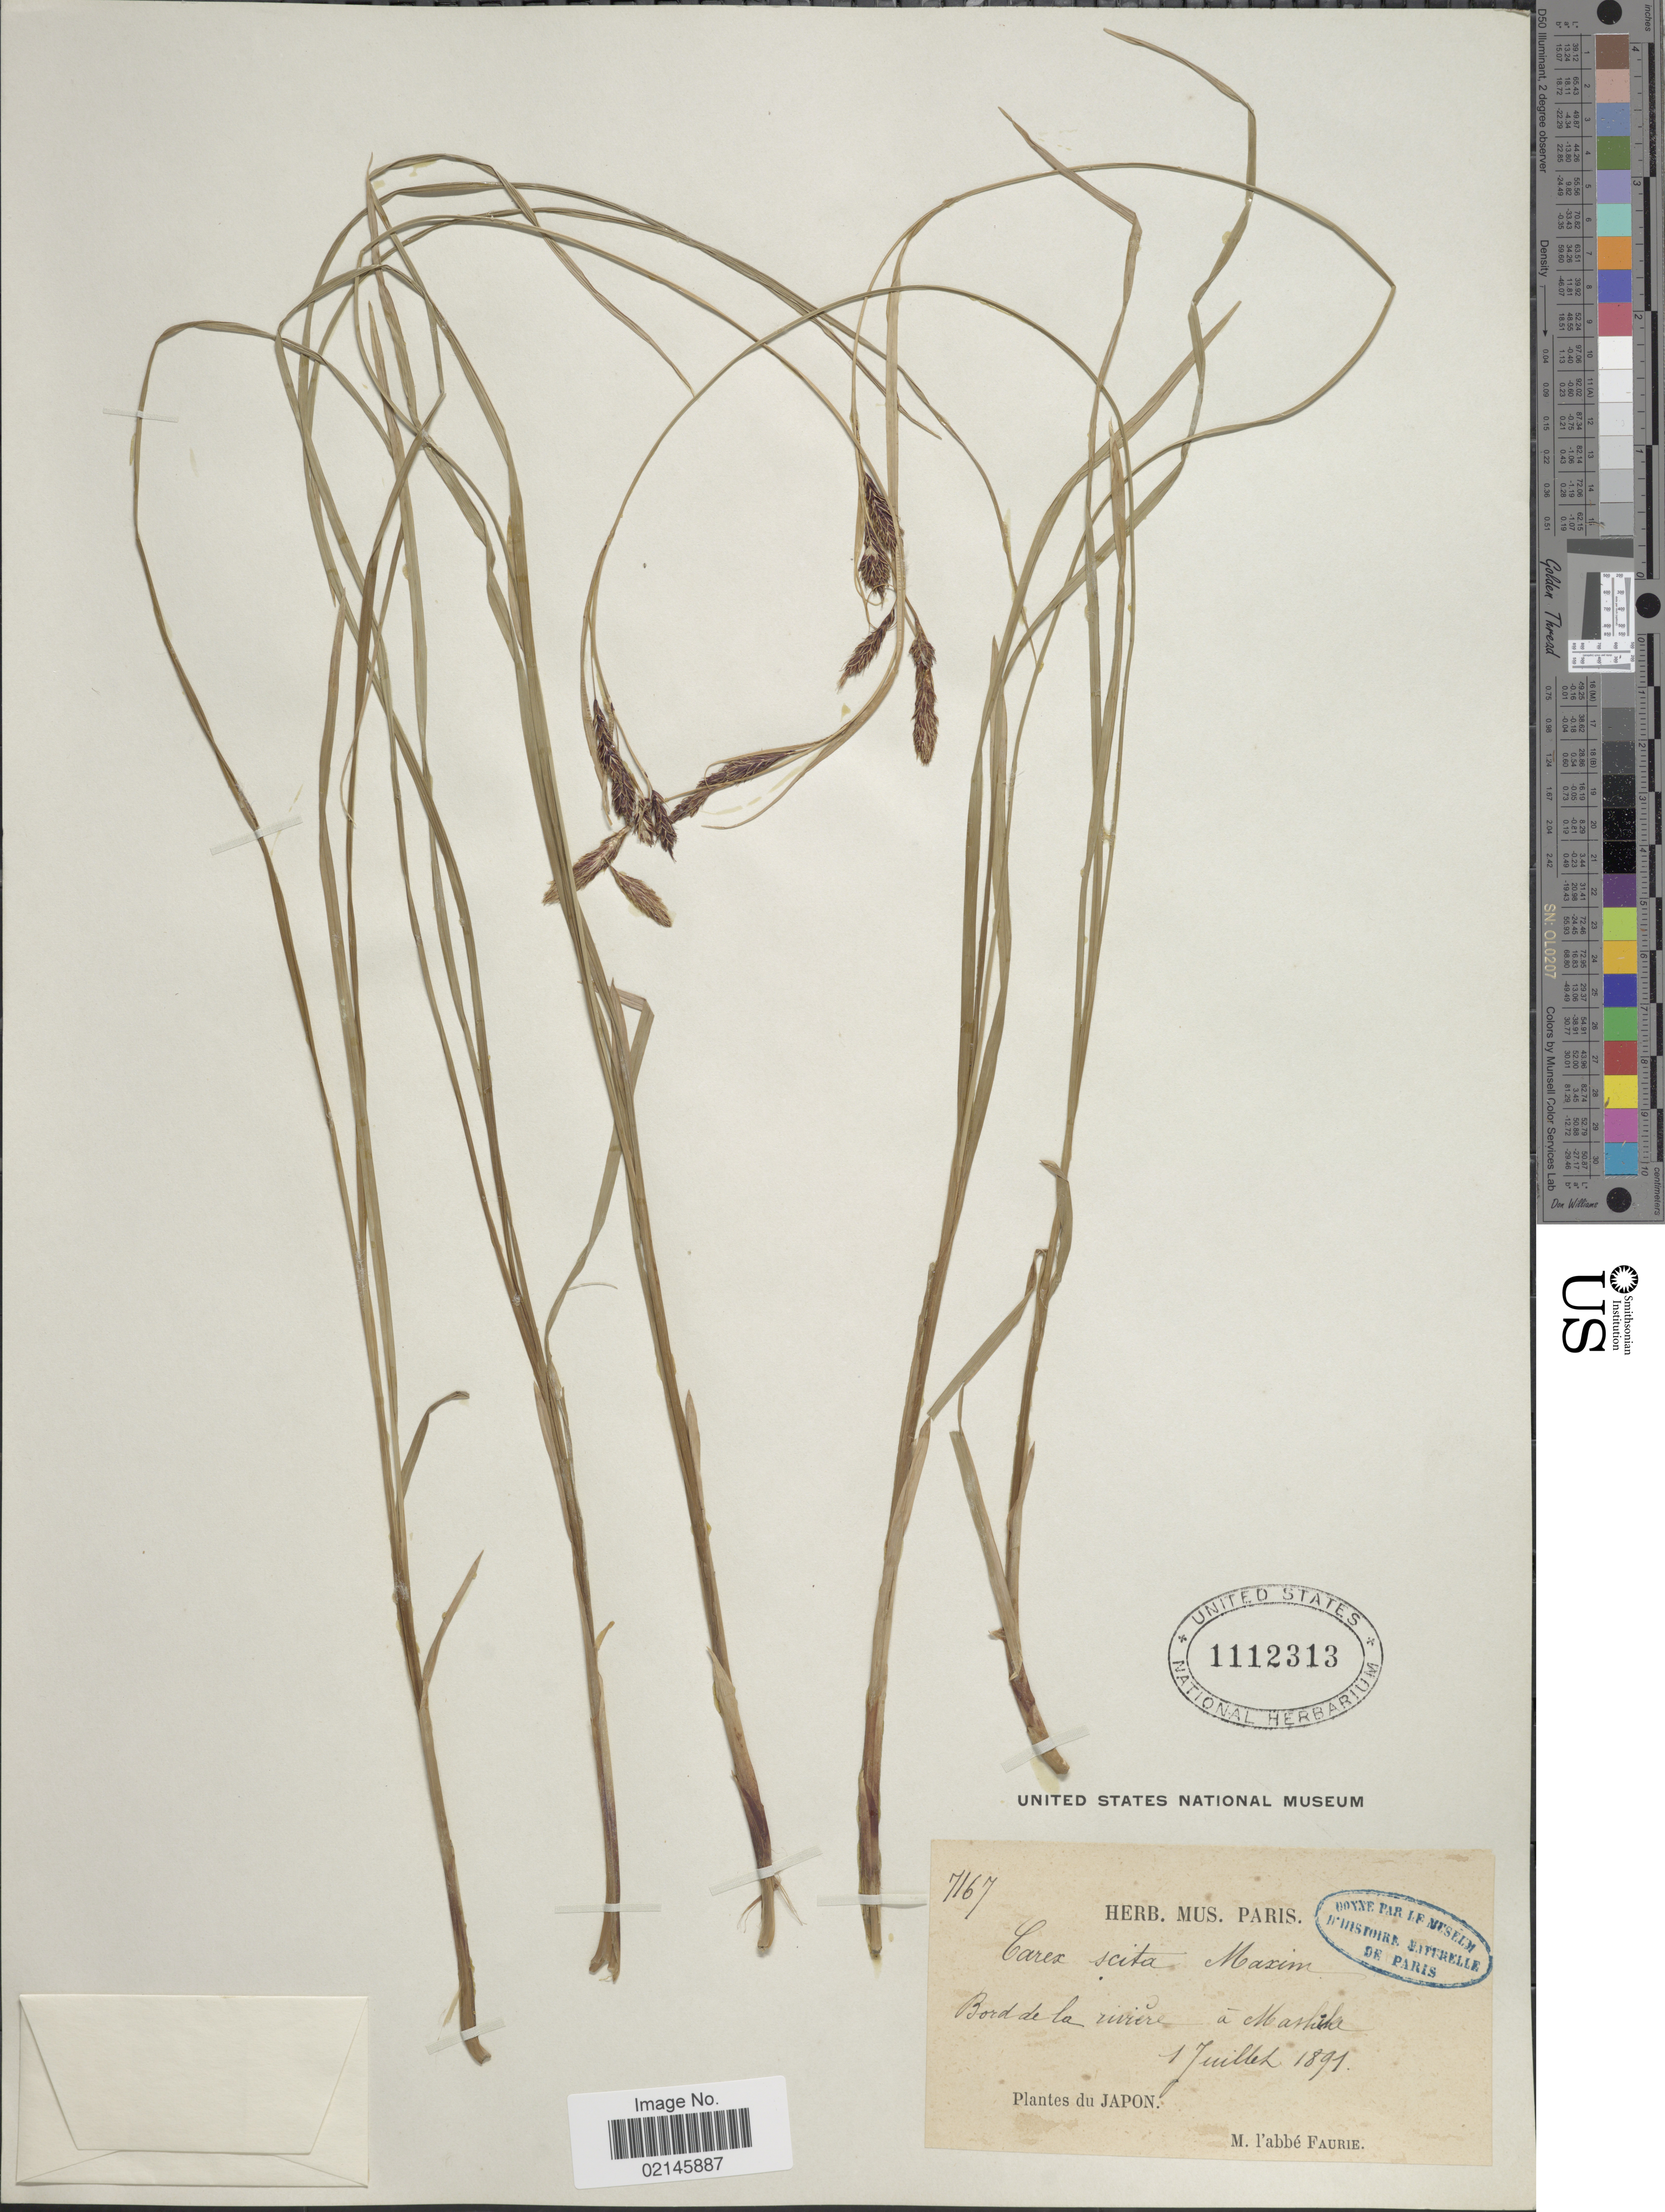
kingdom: Plantae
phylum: Tracheophyta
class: Liliopsida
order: Poales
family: Cyperaceae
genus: Carex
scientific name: Carex scita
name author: Maxim.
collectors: A. Faurie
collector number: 7167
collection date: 1891-07-01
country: Japan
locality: Bord de la riviere a Mashike.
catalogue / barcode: US 1112313